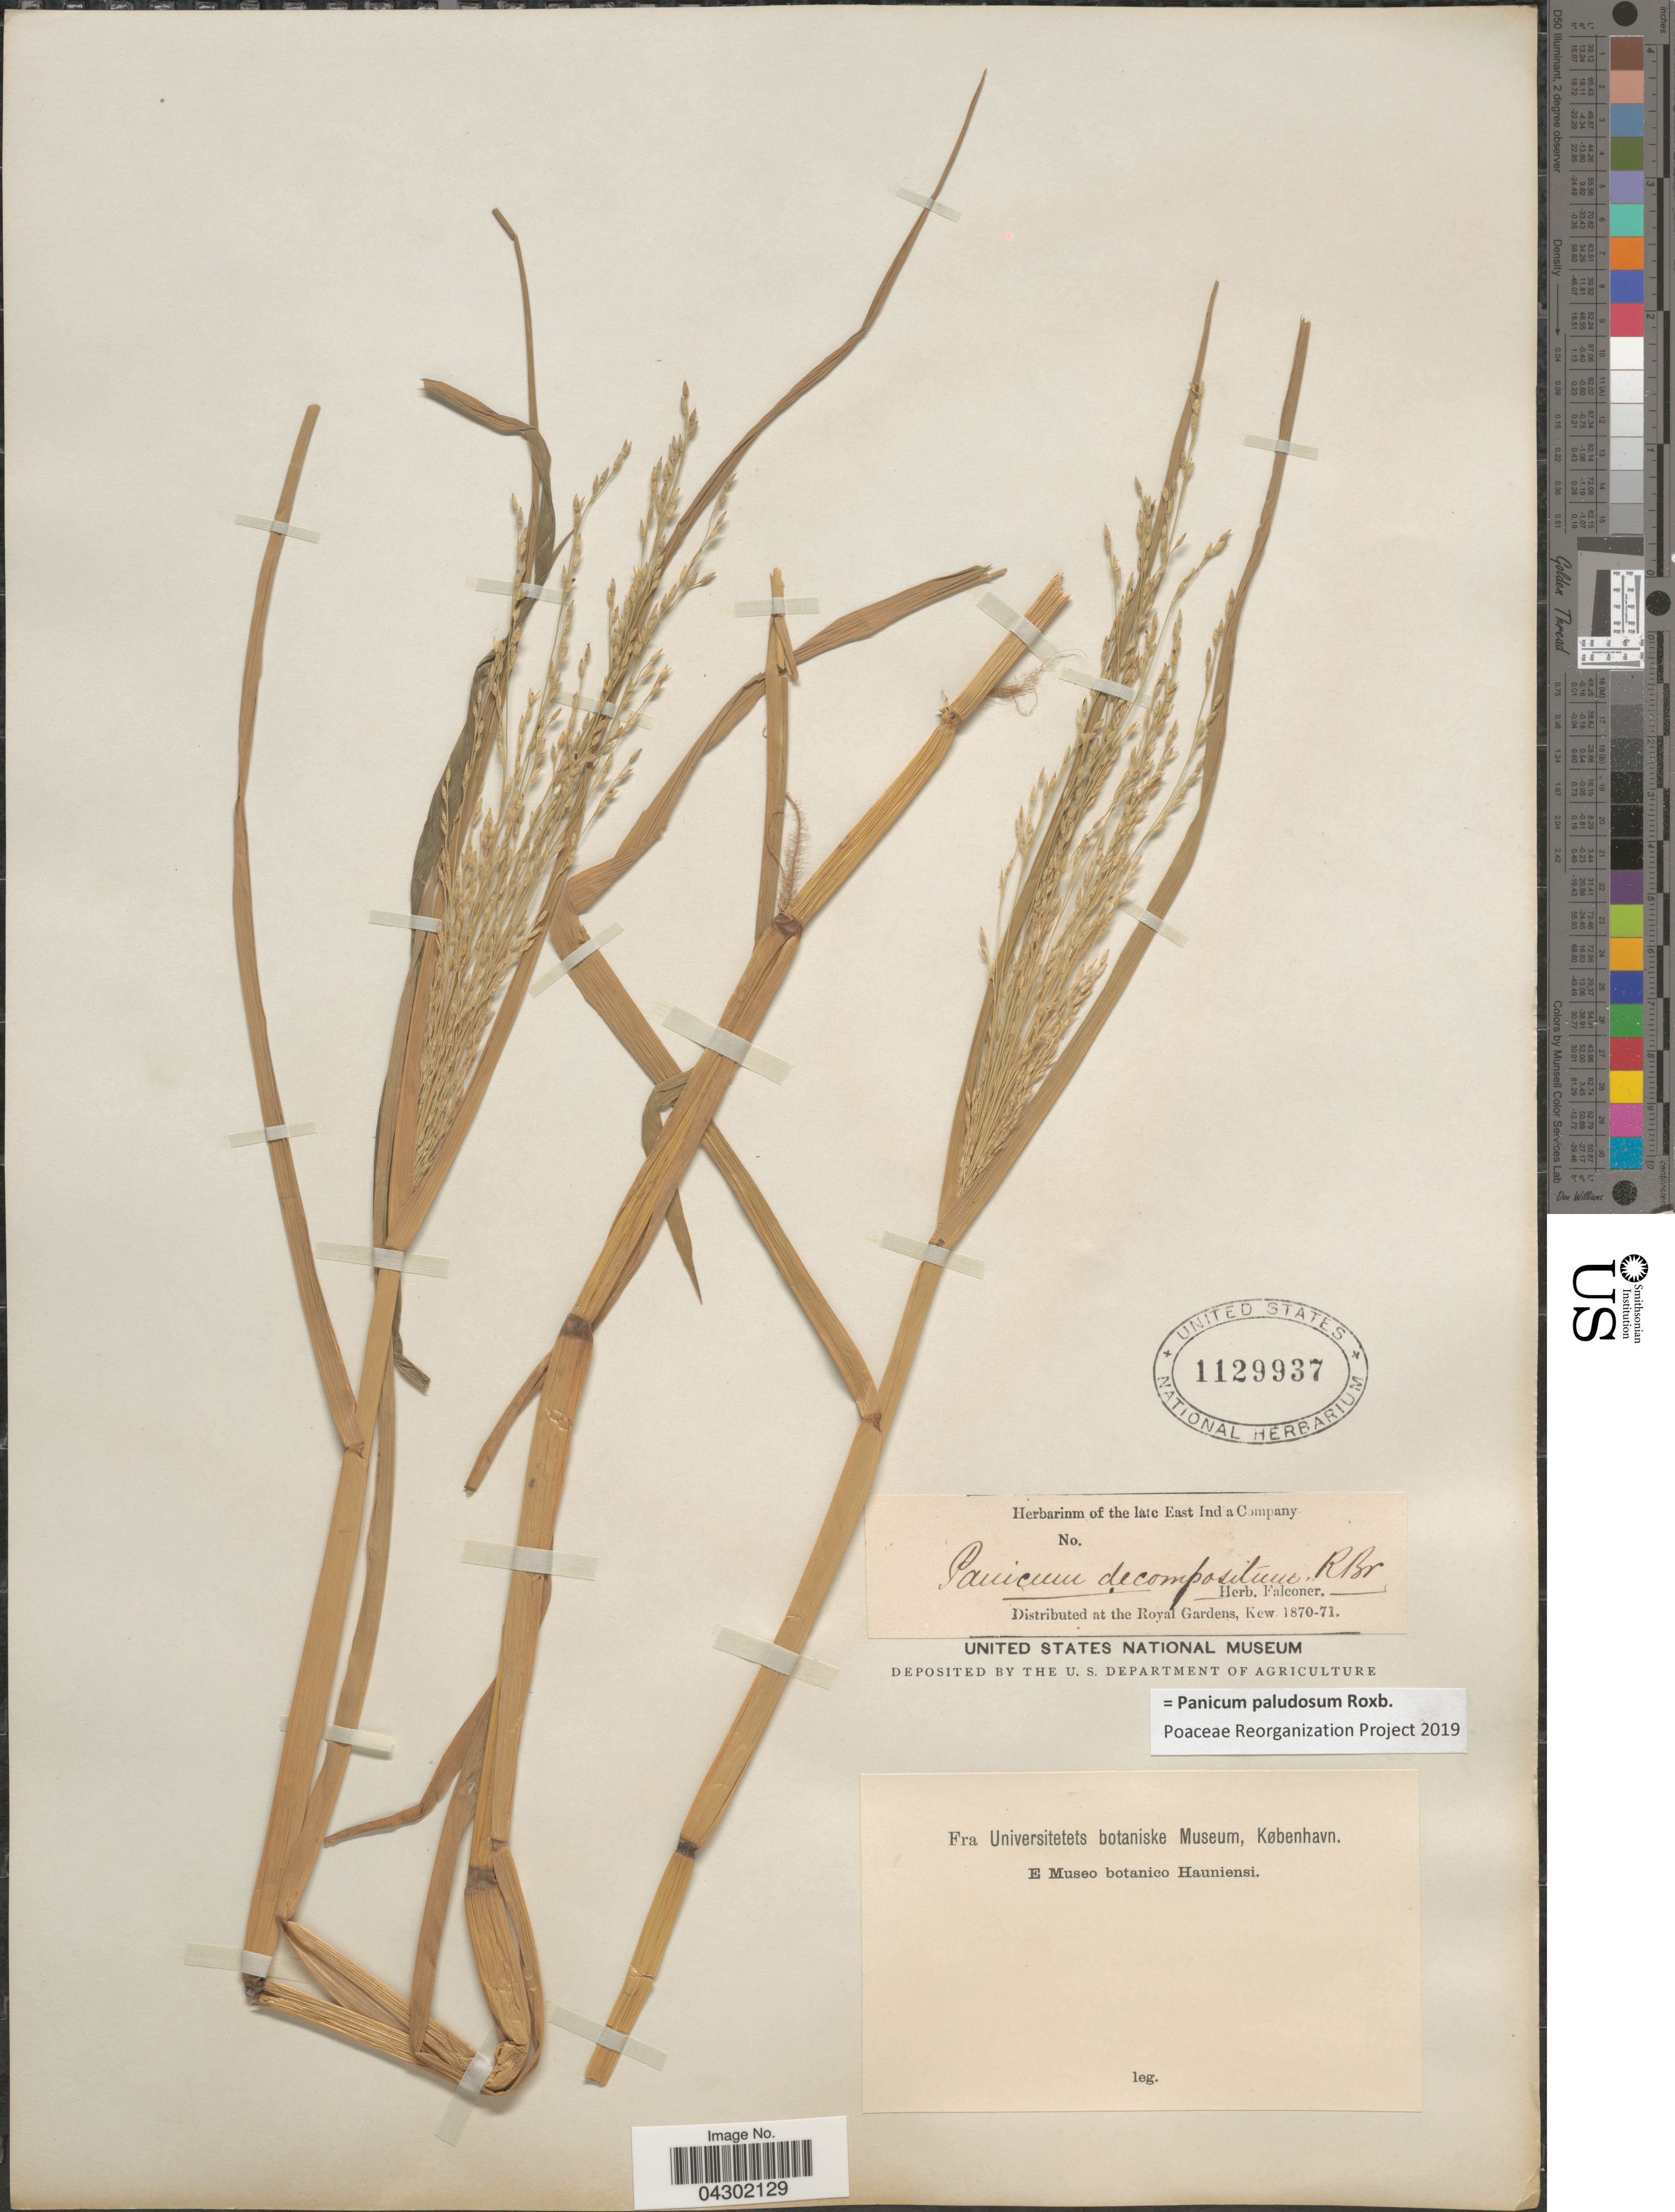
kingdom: Plantae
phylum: Tracheophyta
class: Liliopsida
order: Poales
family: Poaceae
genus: Panicum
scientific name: Panicum paludosum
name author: Roxb.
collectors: ex herb. Falconer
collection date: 1870/1871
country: India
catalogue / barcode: US 1129937